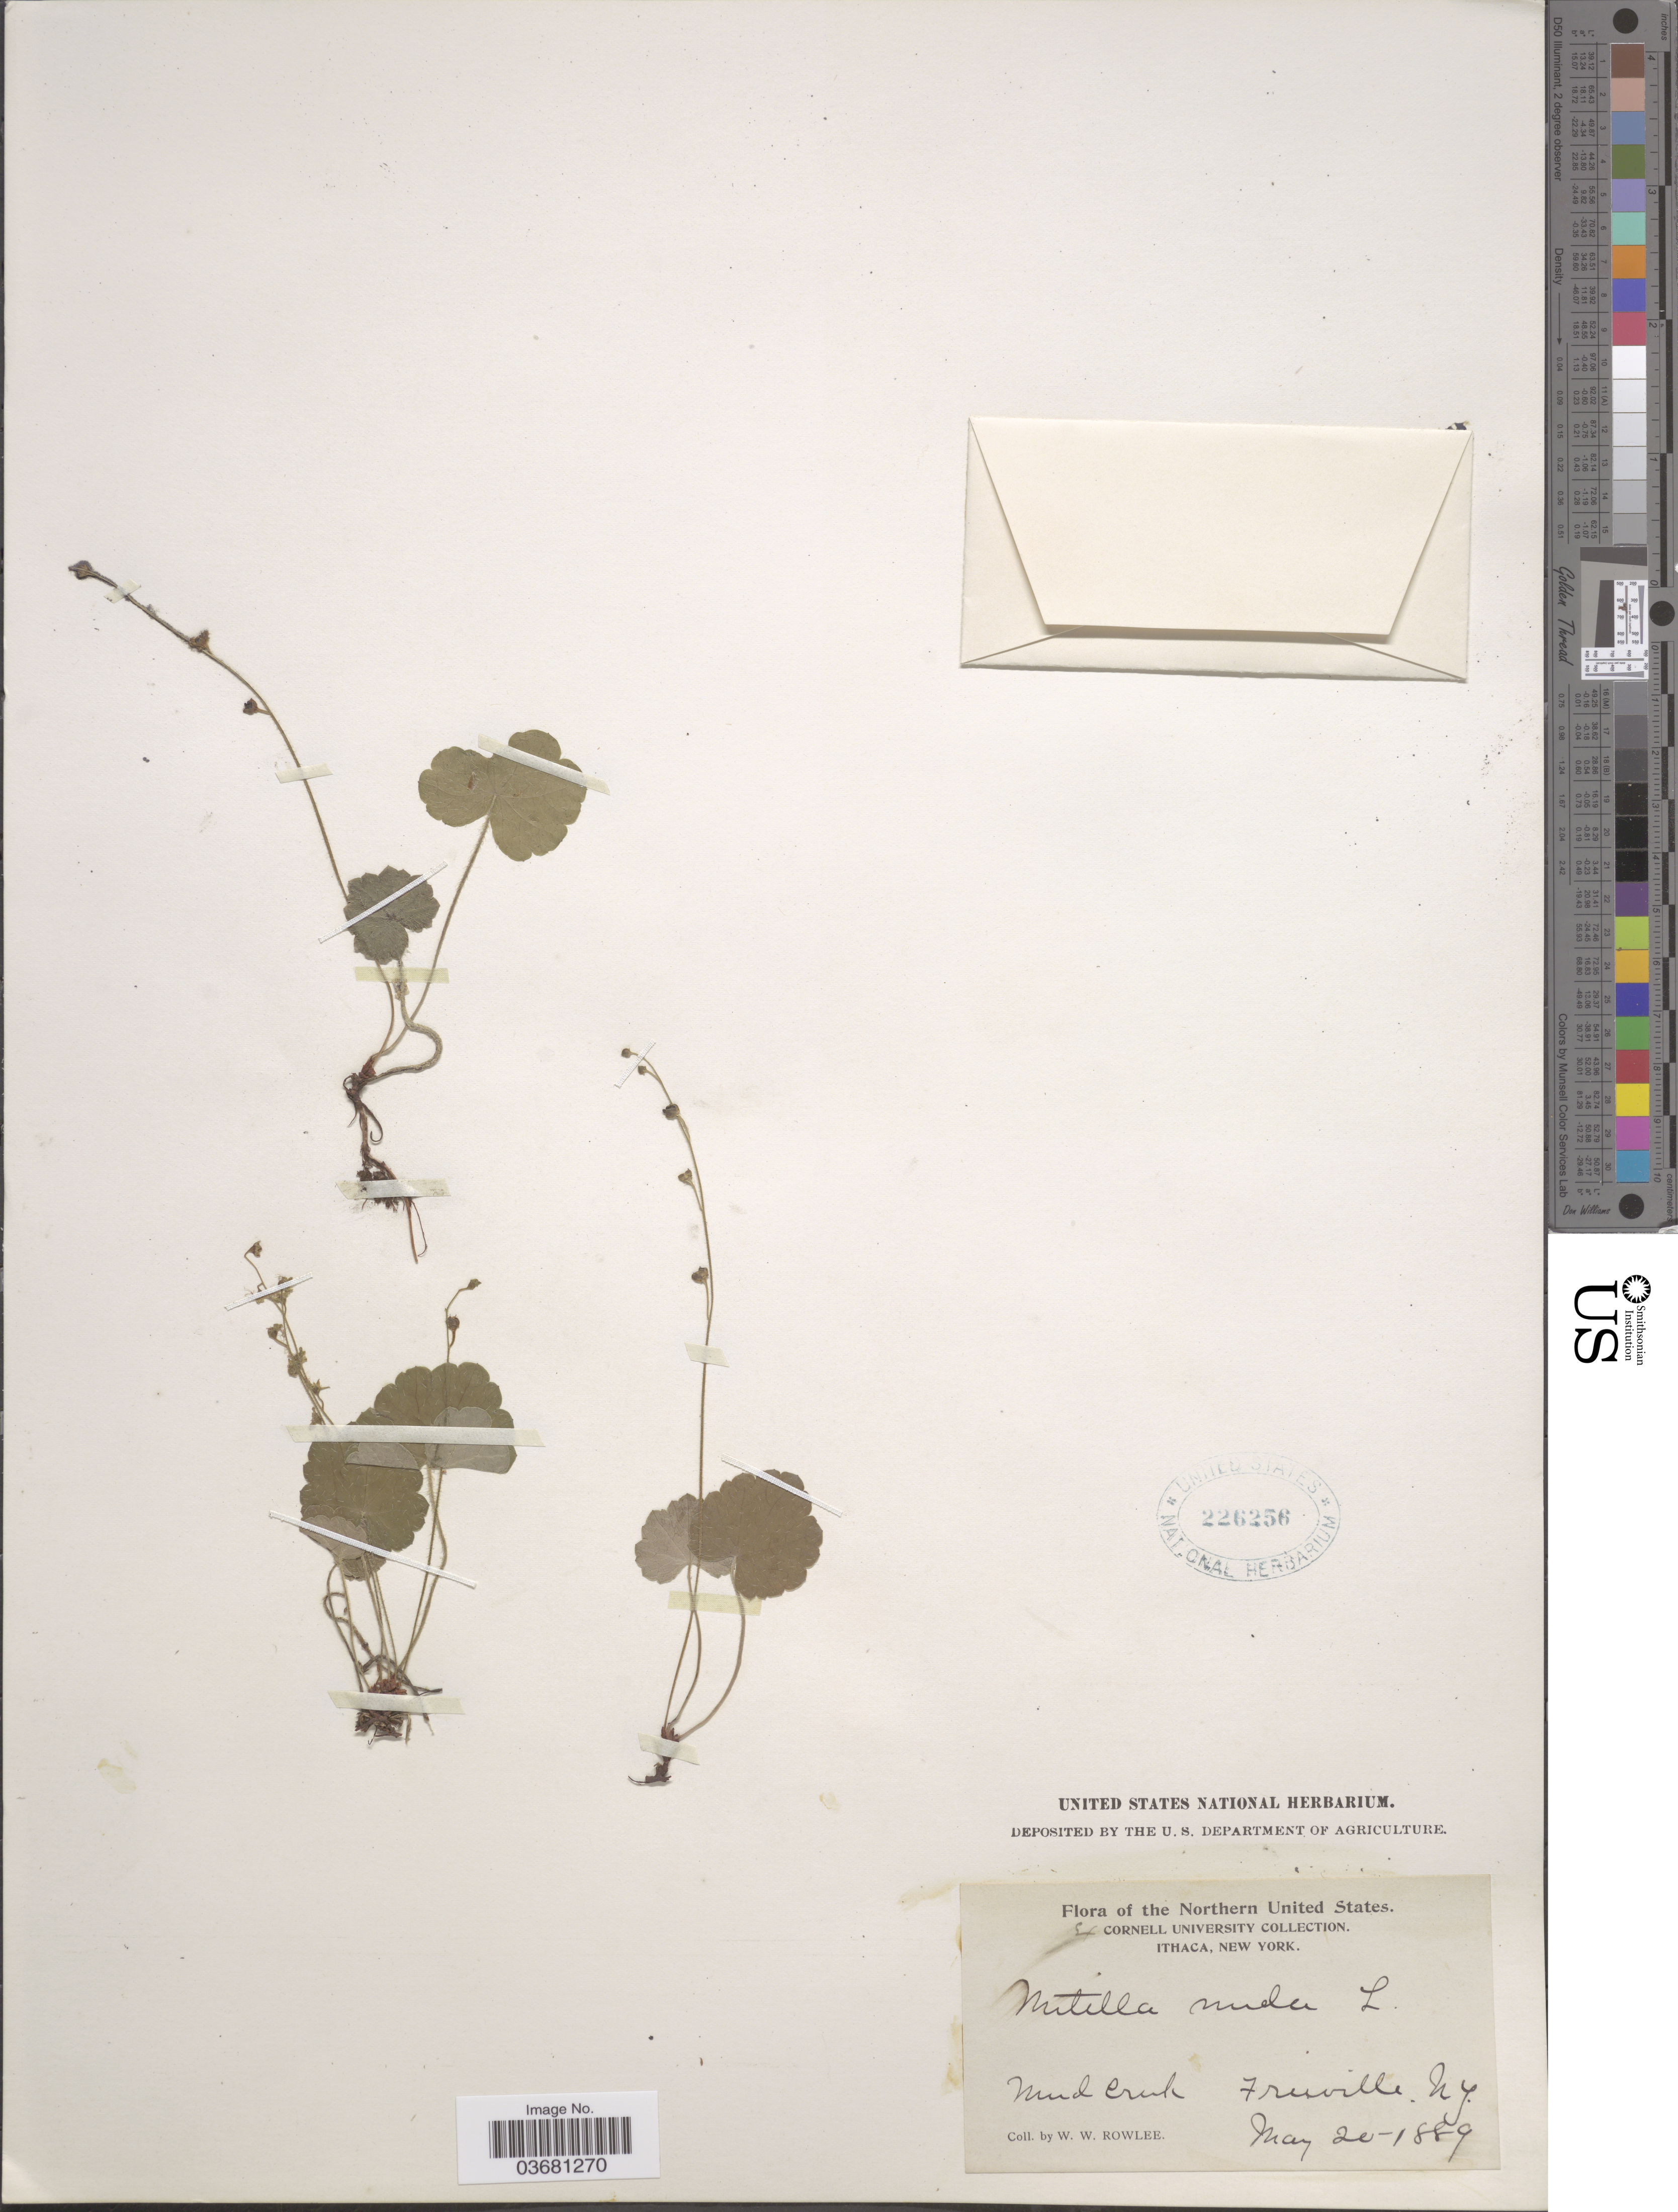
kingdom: Plantae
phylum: Tracheophyta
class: Magnoliopsida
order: Saxifragales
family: Saxifragaceae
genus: Mitella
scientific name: Mitella nuda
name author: L.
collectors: W. W. Rowlee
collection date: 1889-05-20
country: United States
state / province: New York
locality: Northern United States. Ithaca. Mud Creek. Freeville.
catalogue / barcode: US 226256